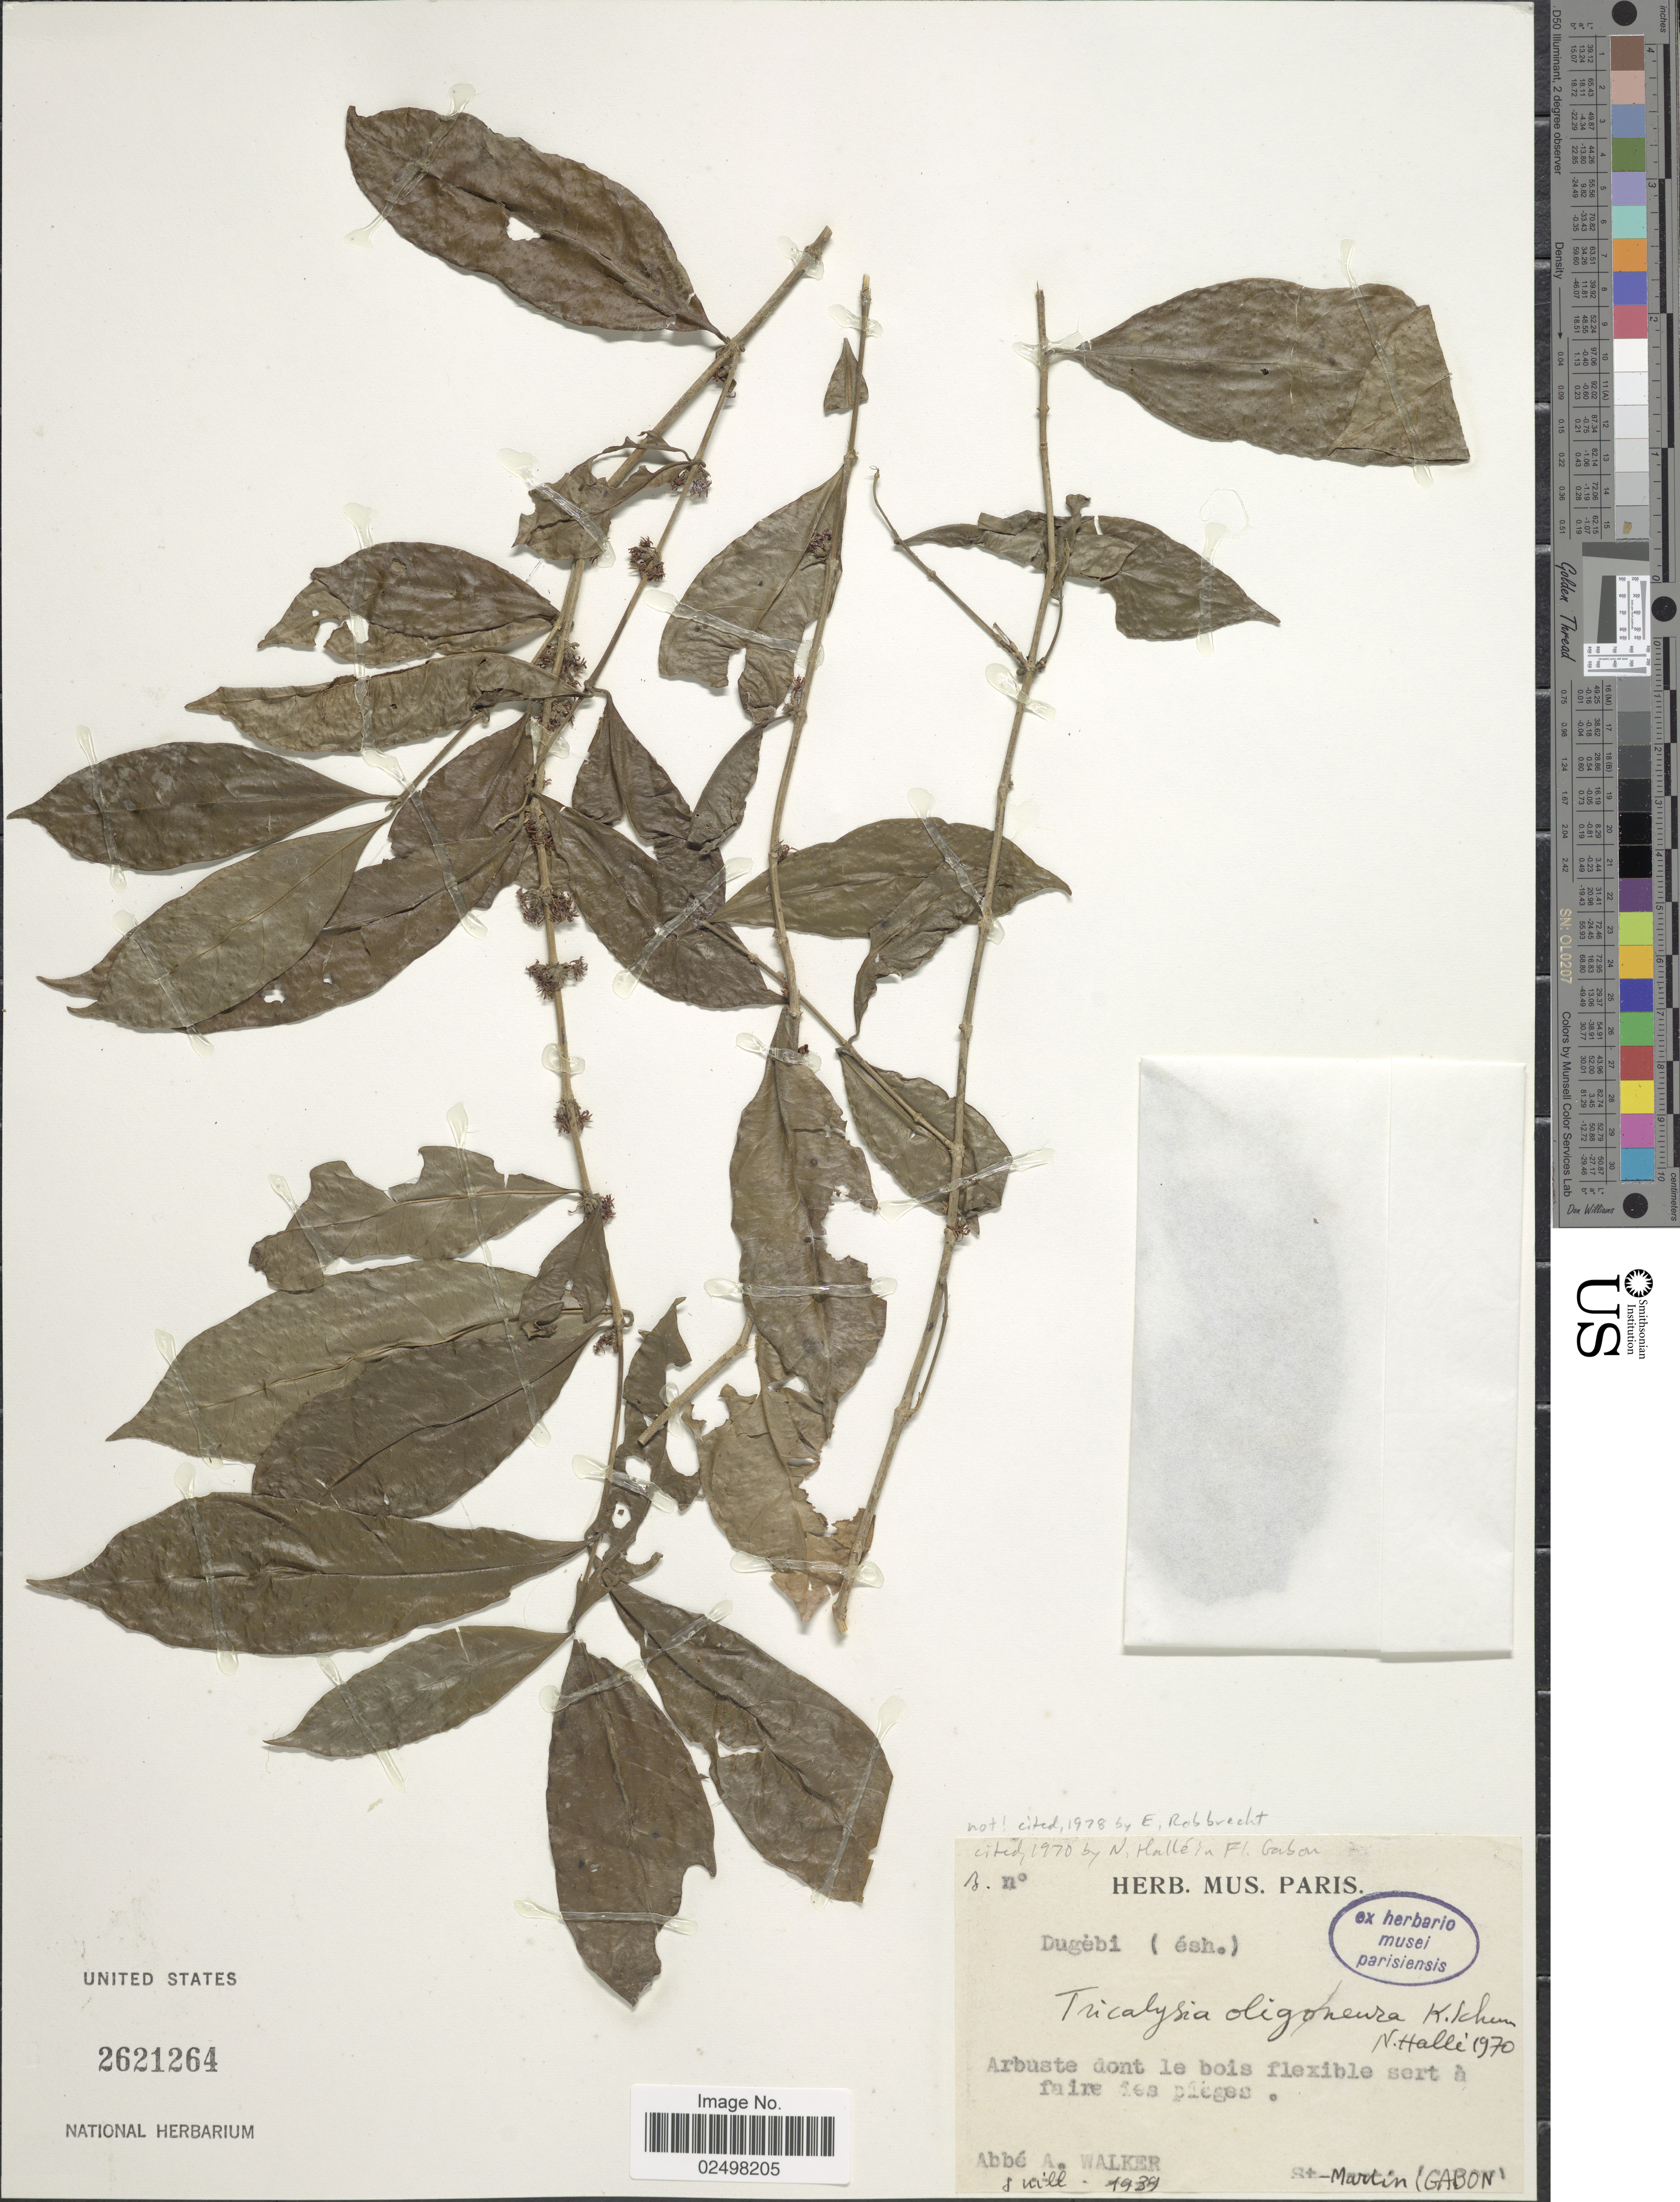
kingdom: Plantae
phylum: Tracheophyta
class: Magnoliopsida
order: Gentianales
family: Rubiaceae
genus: Tricalysia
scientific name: Tricalysia sp.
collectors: A. Walker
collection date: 1939-07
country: Gabon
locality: St. Martin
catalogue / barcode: US 2621264